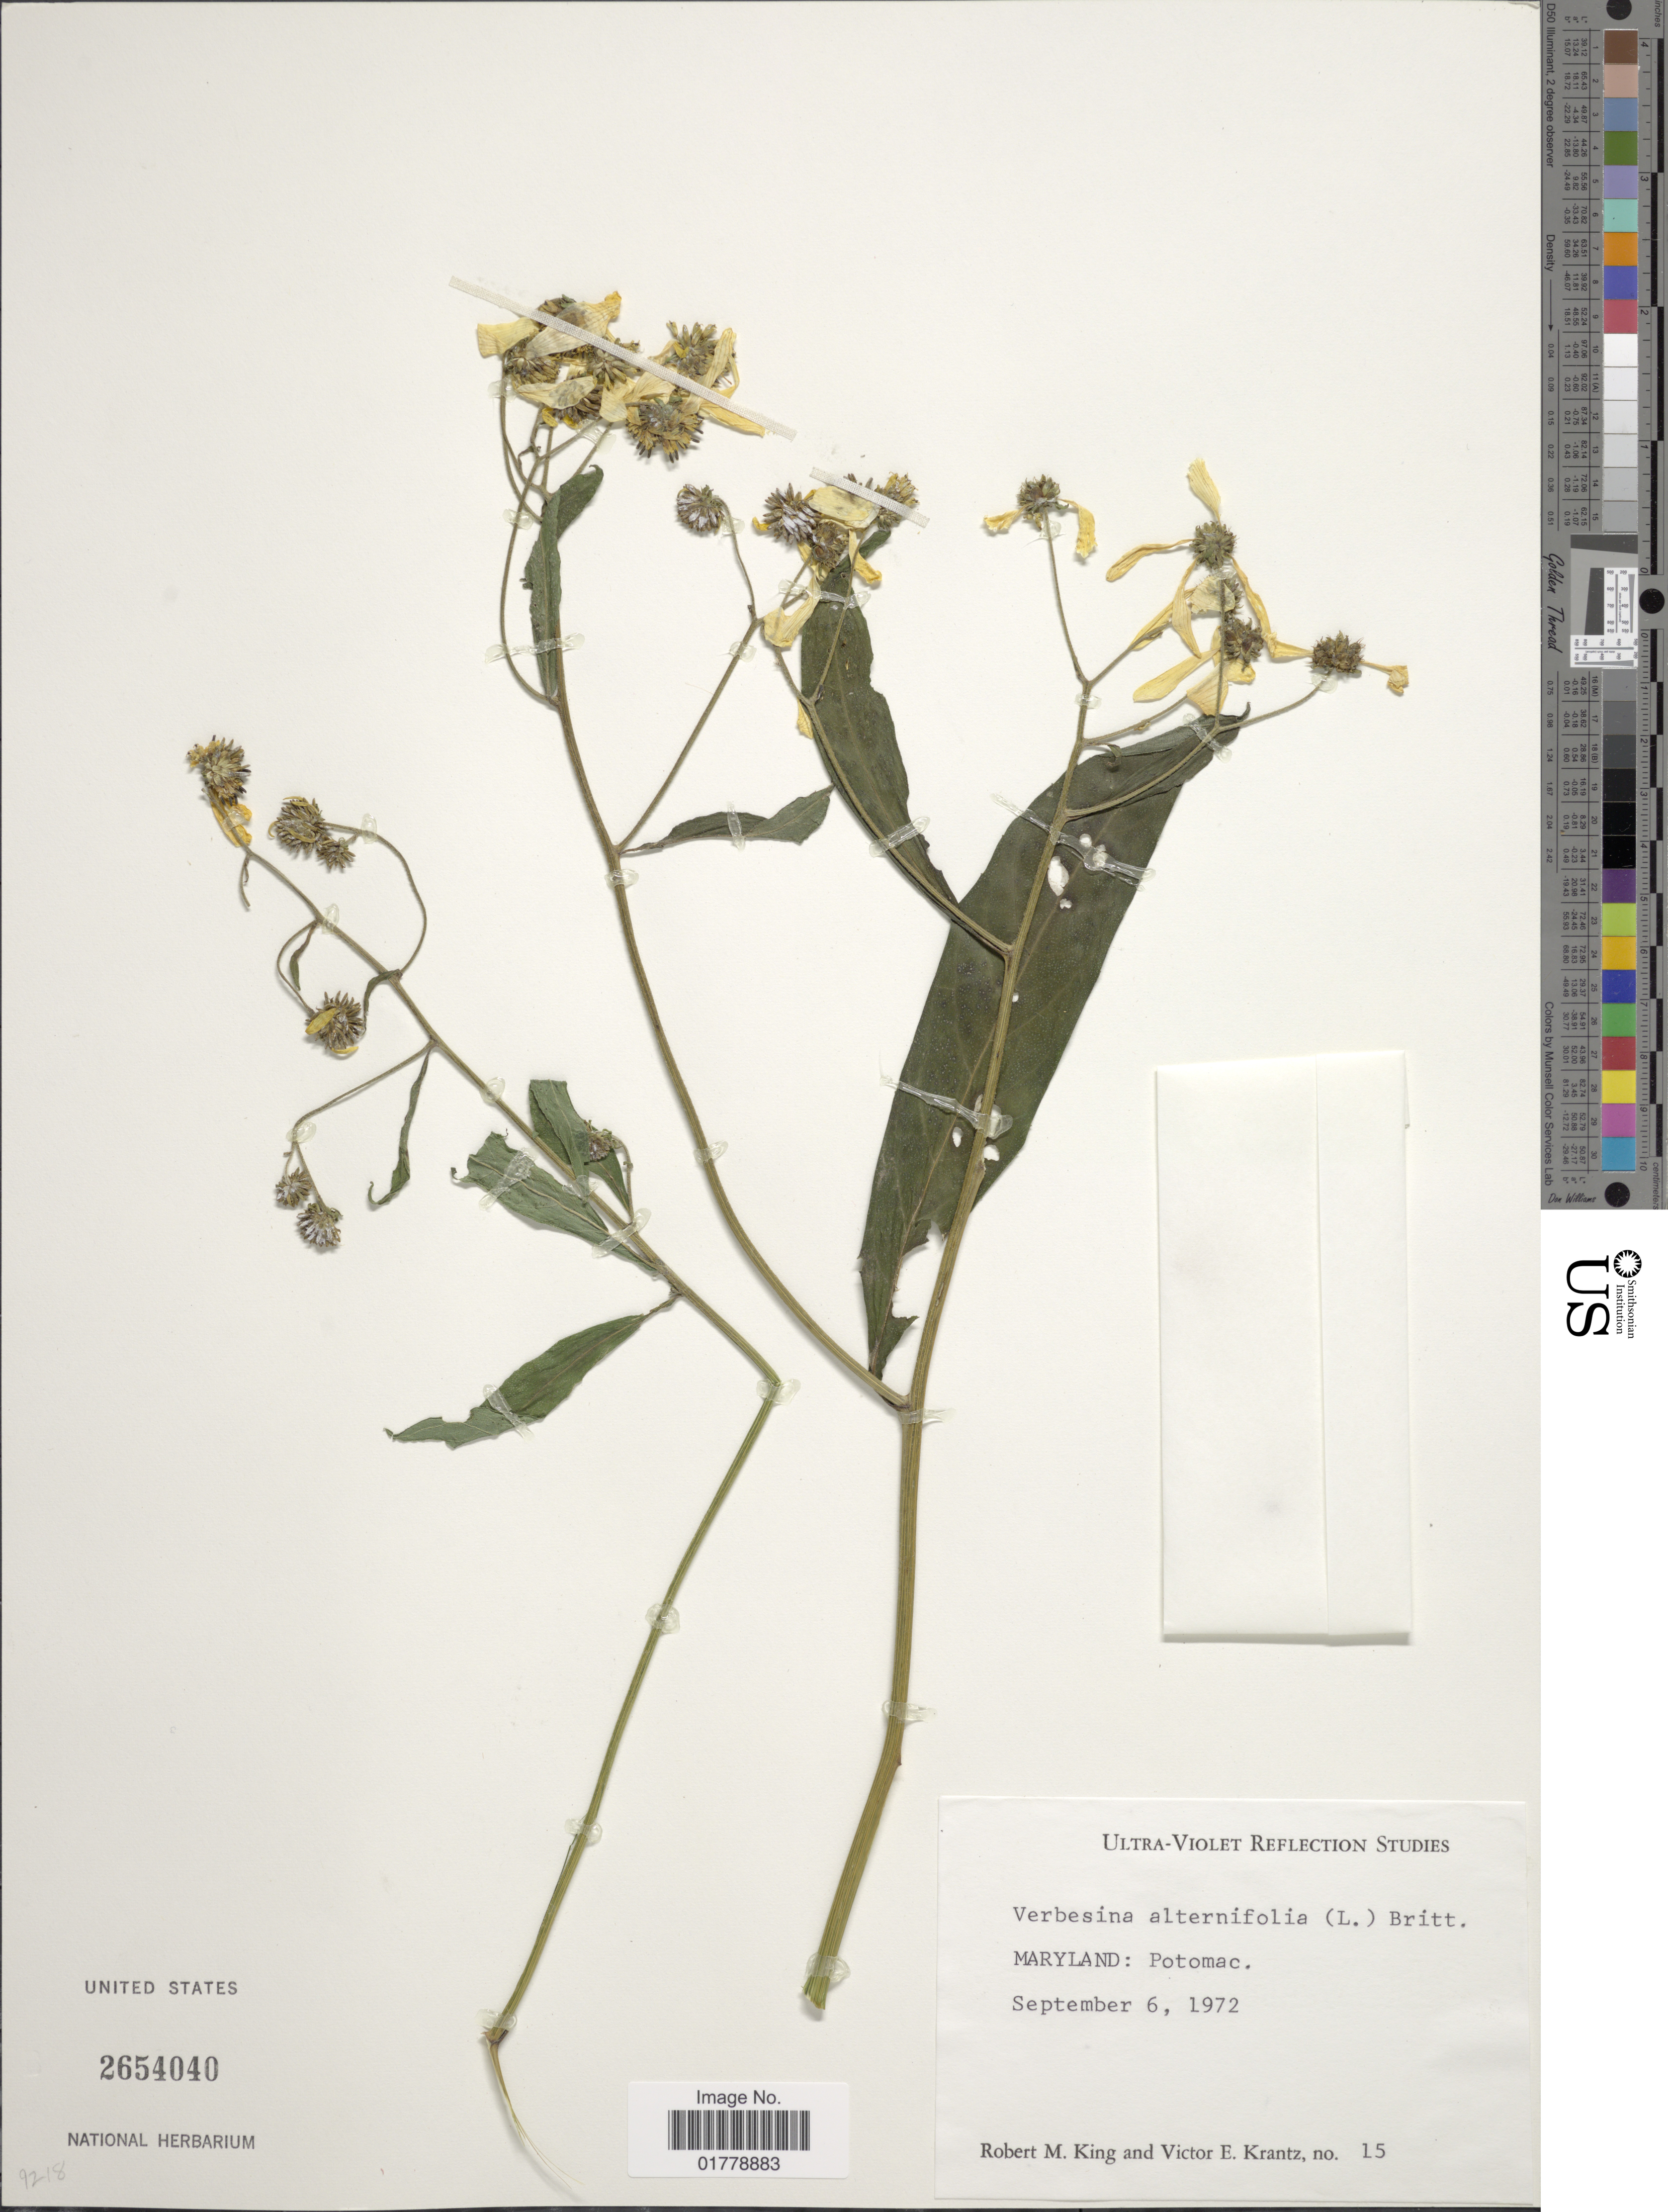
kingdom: Plantae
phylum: Tracheophyta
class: Magnoliopsida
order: Asterales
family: Asteraceae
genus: Verbesina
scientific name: Verbesina alternifolia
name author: (L.) Britton ex Kearney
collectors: R. M. King & V. Krantz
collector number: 15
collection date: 1972-09-06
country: United States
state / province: Maryland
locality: Maryland: Potomac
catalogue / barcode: US 2654040